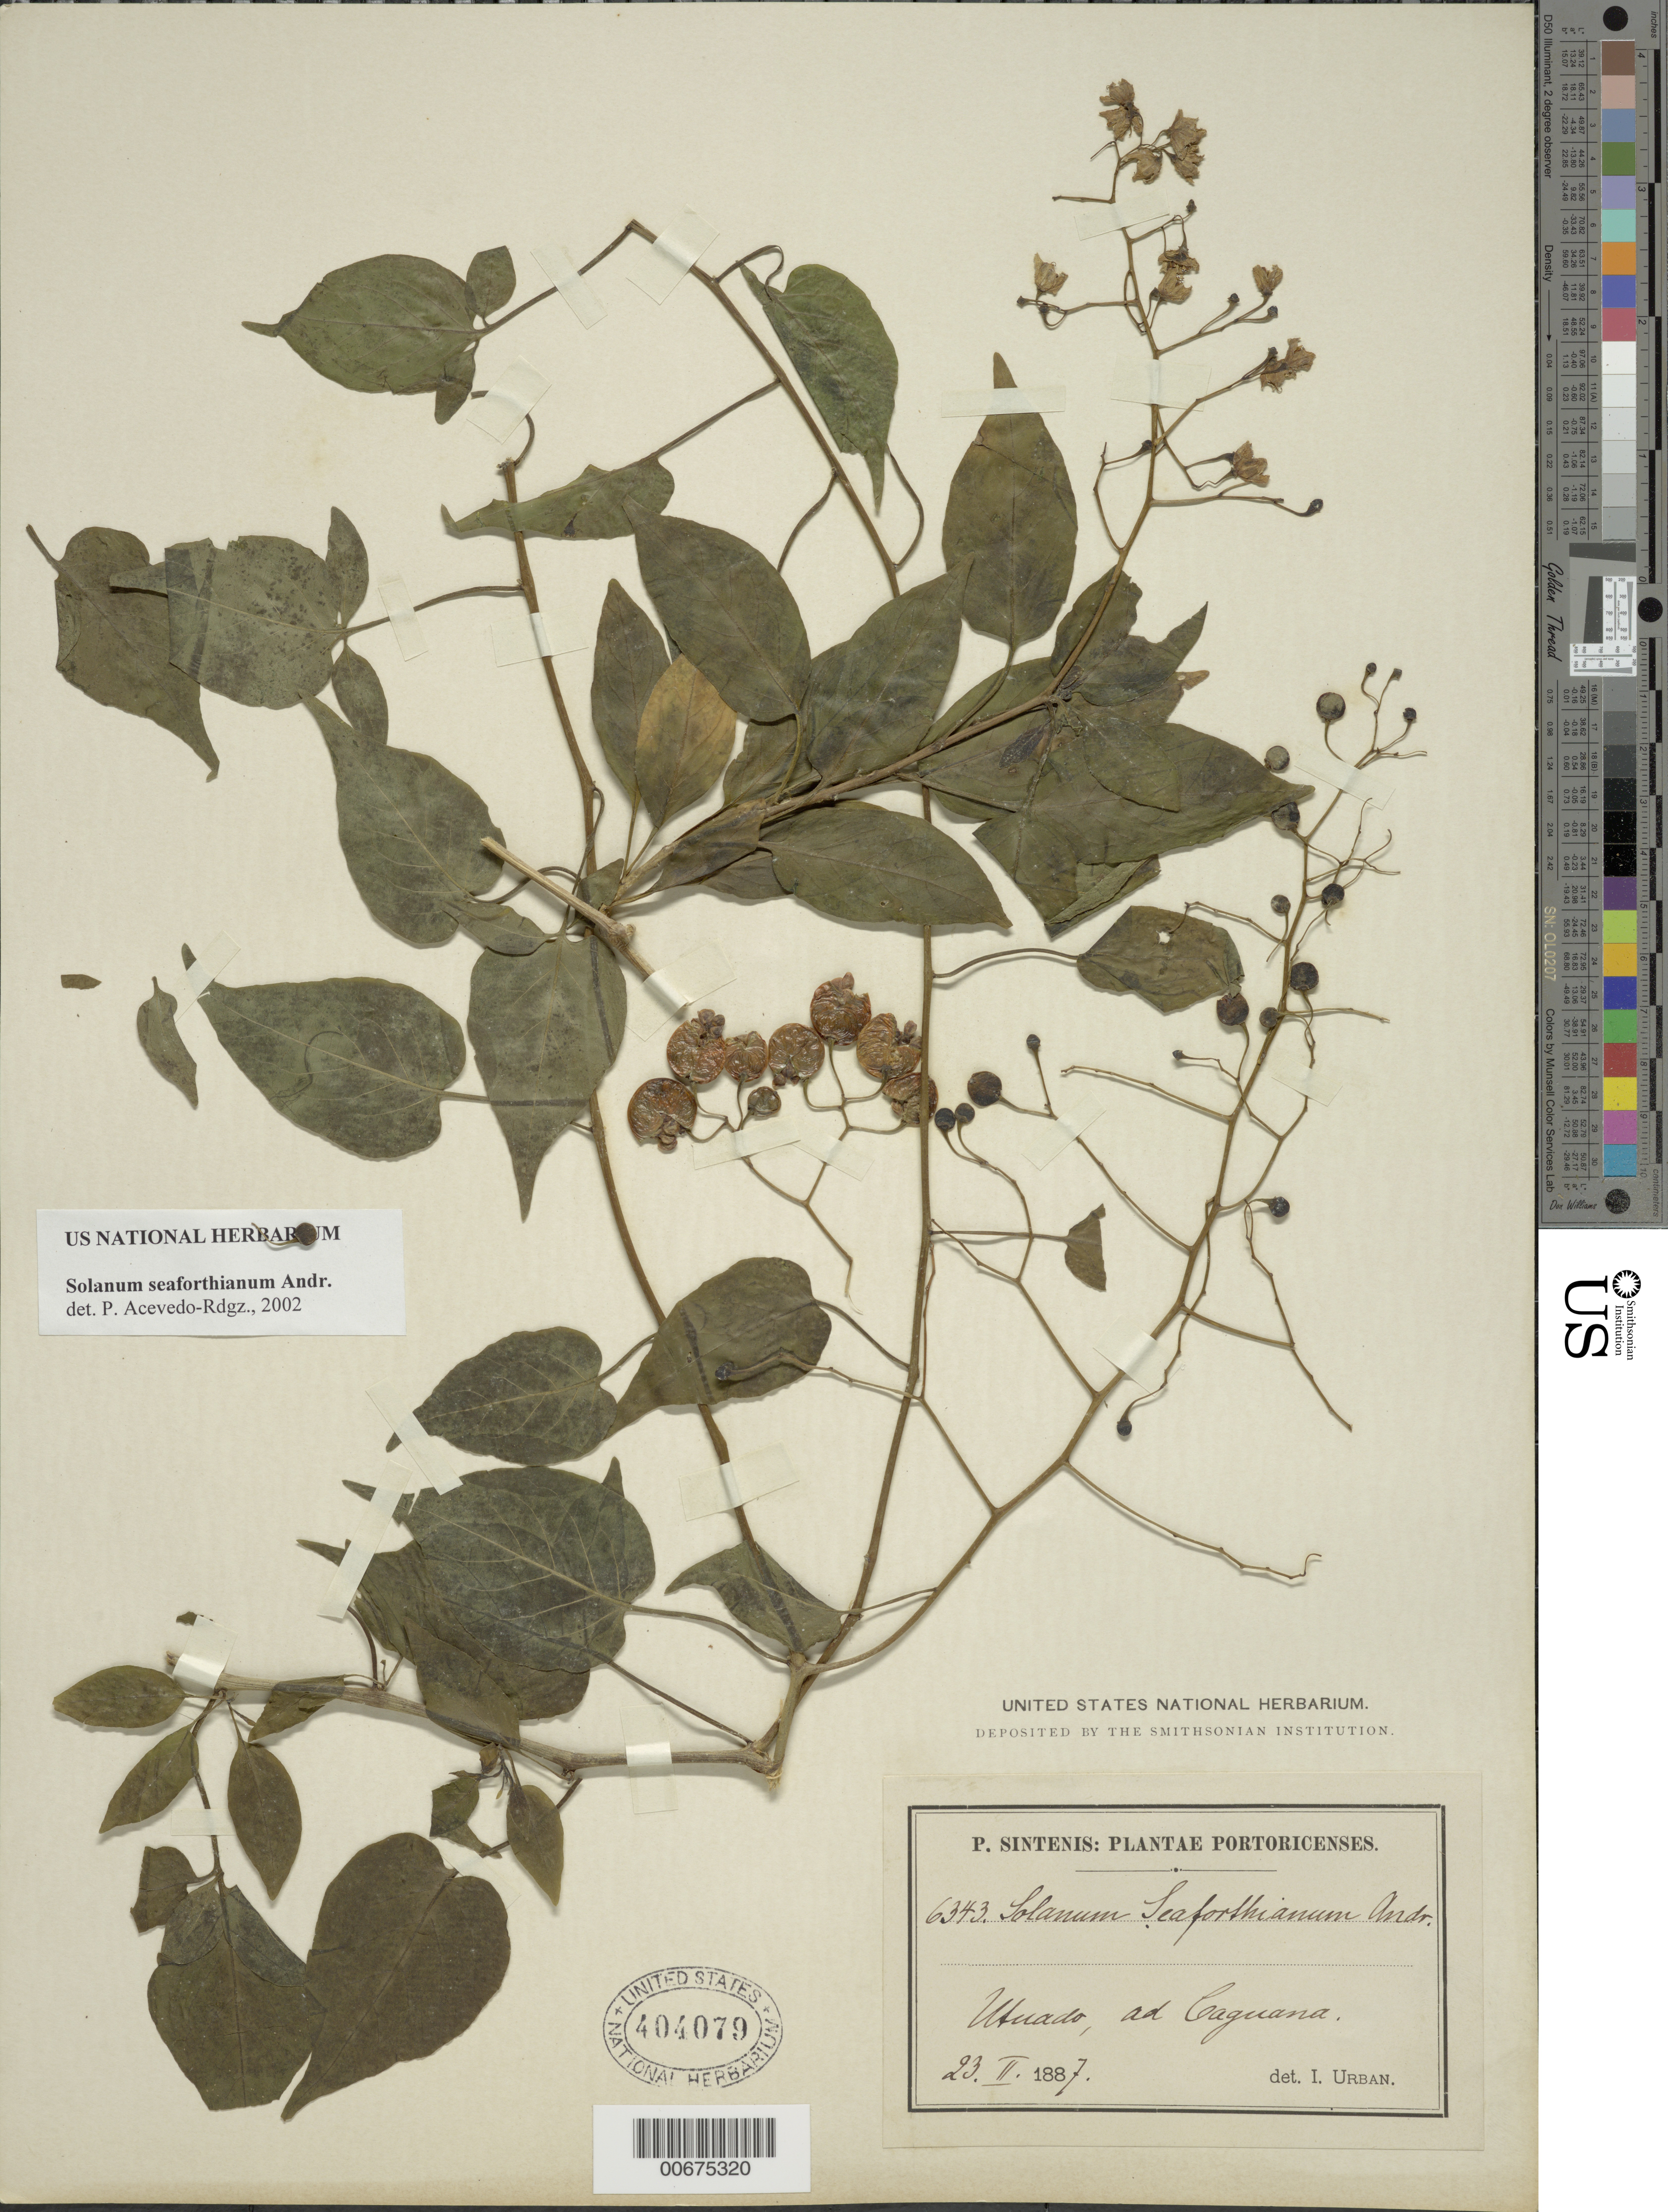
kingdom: Plantae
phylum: Tracheophyta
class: Magnoliopsida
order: Solanales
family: Solanaceae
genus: Solanum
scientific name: Solanum seaforthianum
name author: Andrews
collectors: P. Sintenis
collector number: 6343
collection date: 1887-02-23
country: Puerto Rico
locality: Portoricensis, Utuado, ad Caguana.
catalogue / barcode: US 404079